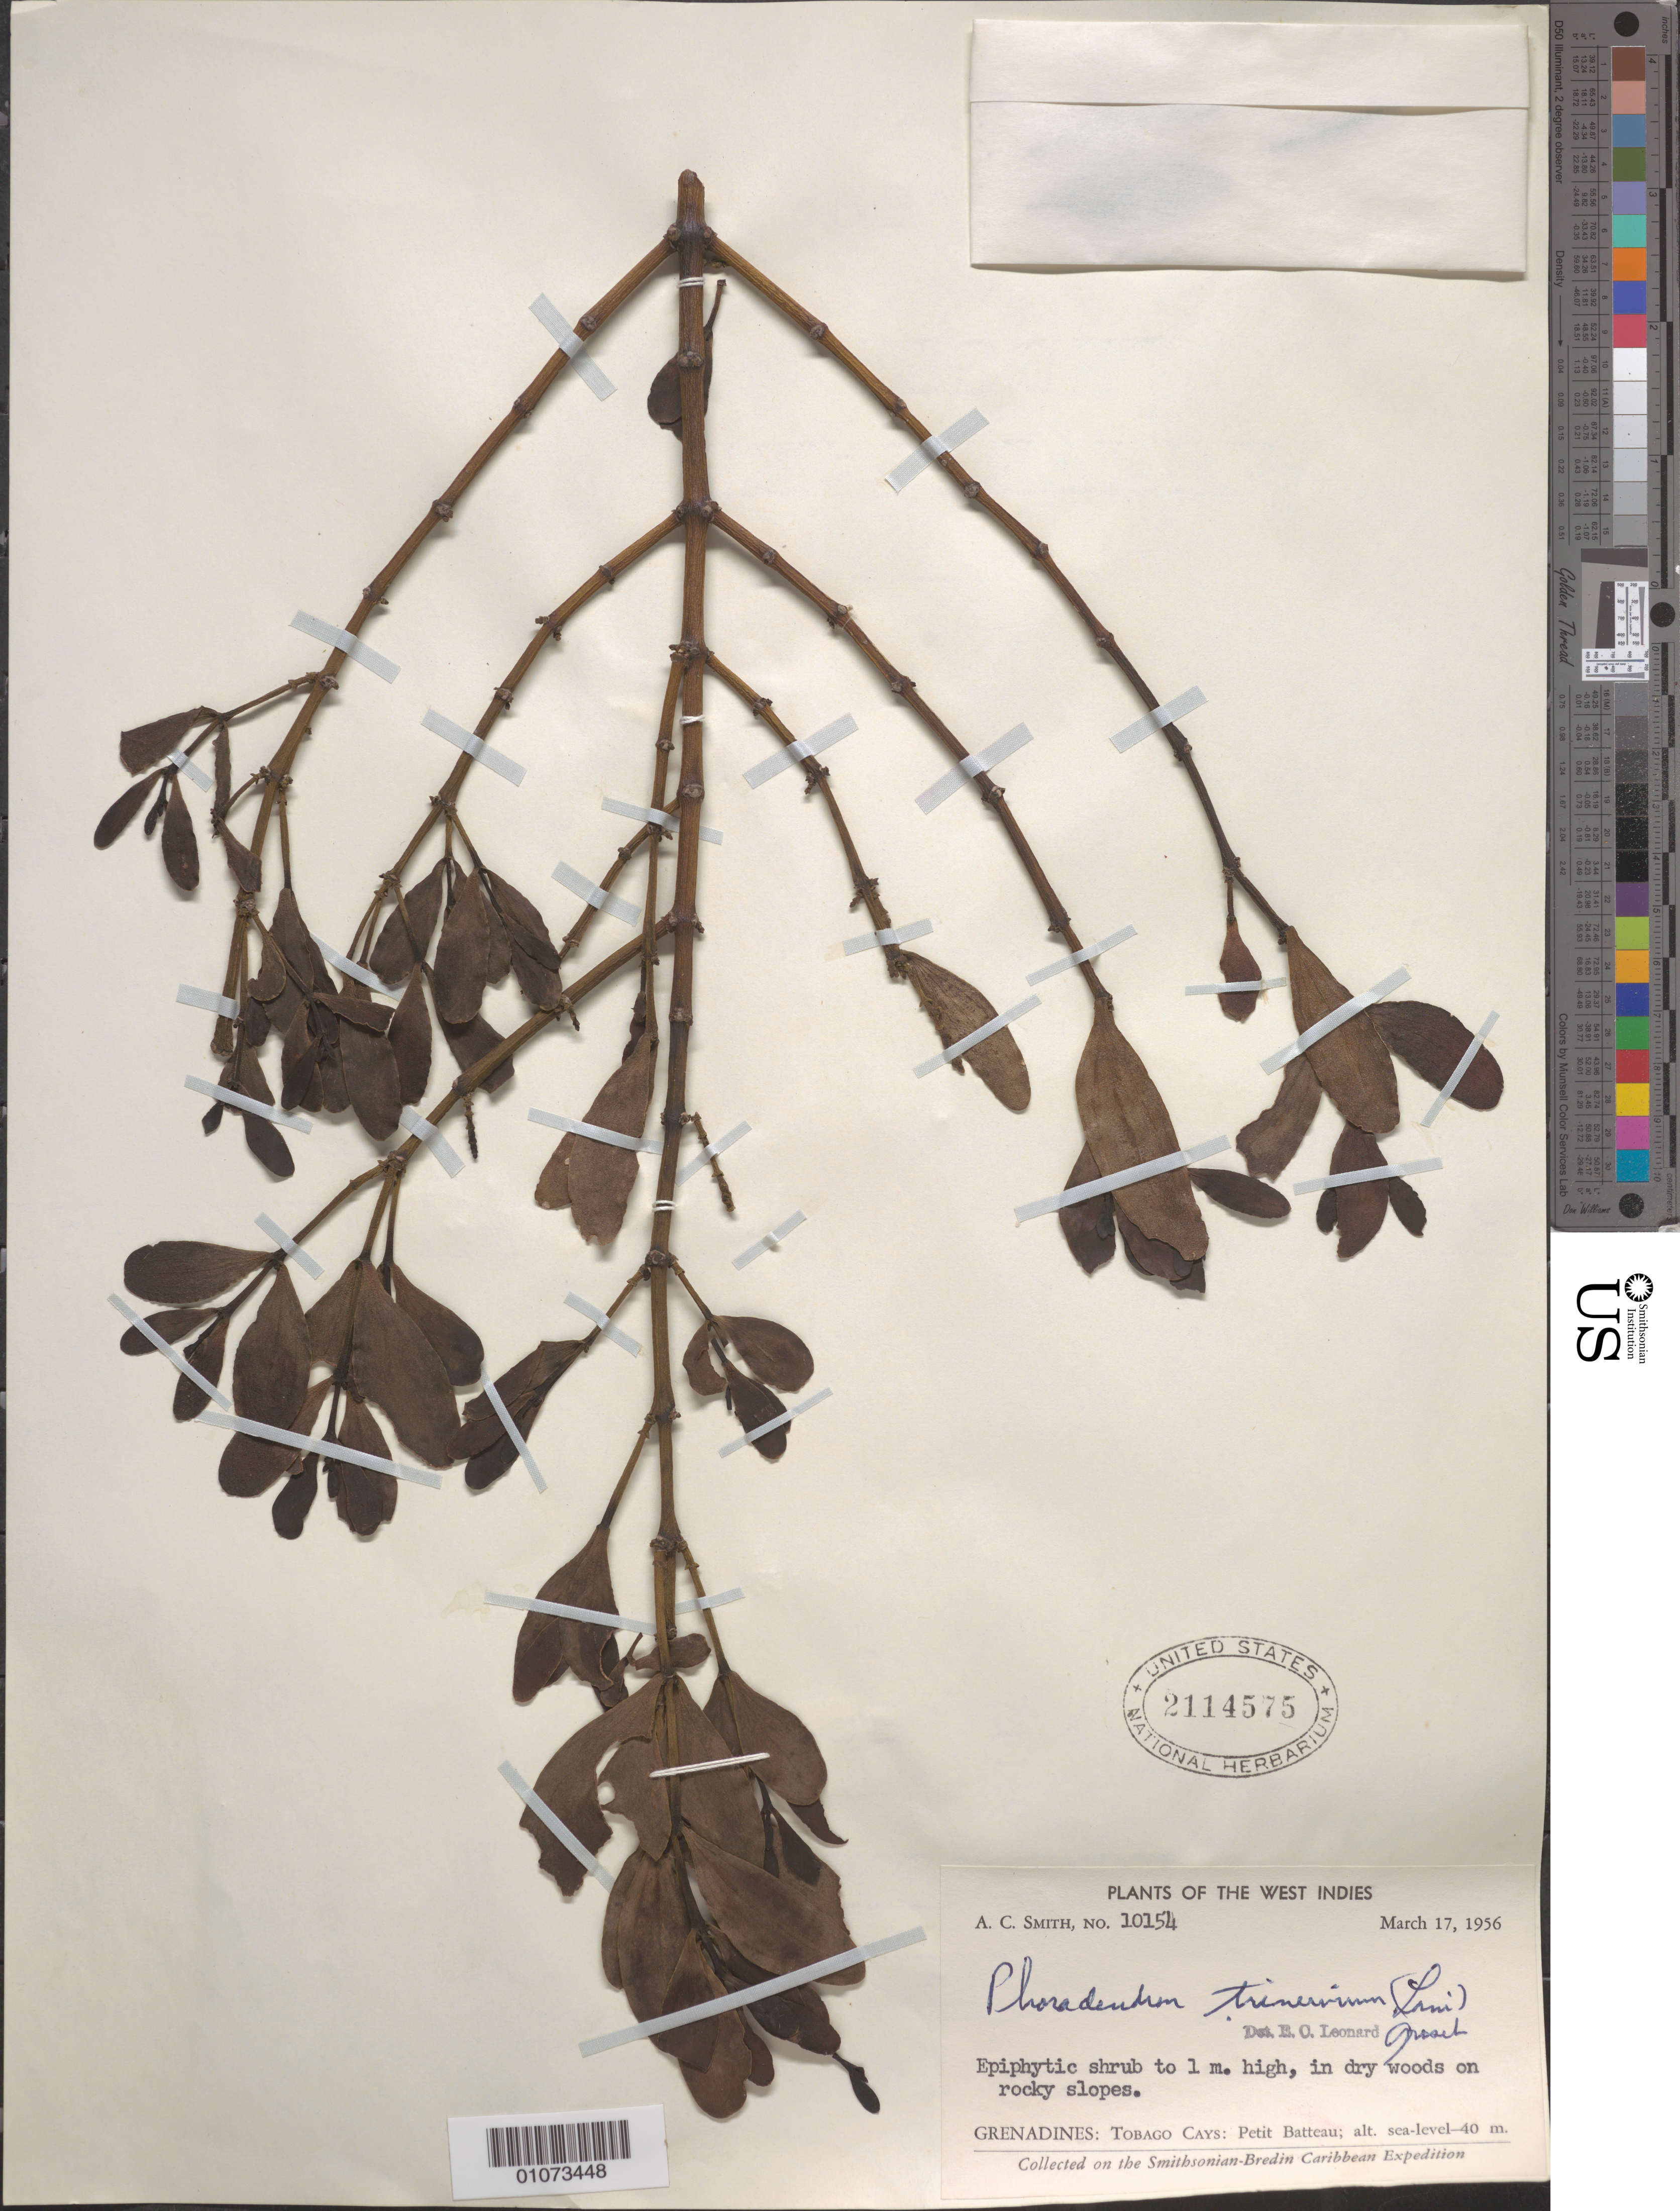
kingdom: Plantae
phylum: Tracheophyta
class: Magnoliopsida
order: Santalales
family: Viscaceae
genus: Phoradendron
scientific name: Phoradendron trinervium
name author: (Lam.) Griseb.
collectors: A. C. Smith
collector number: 10154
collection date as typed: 17 Mar 1956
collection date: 1956-03-17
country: St. Vincent - Grenadines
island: Union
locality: Grenadines: Tobago Cays: Petit Batteau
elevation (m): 0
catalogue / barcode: US 2114575